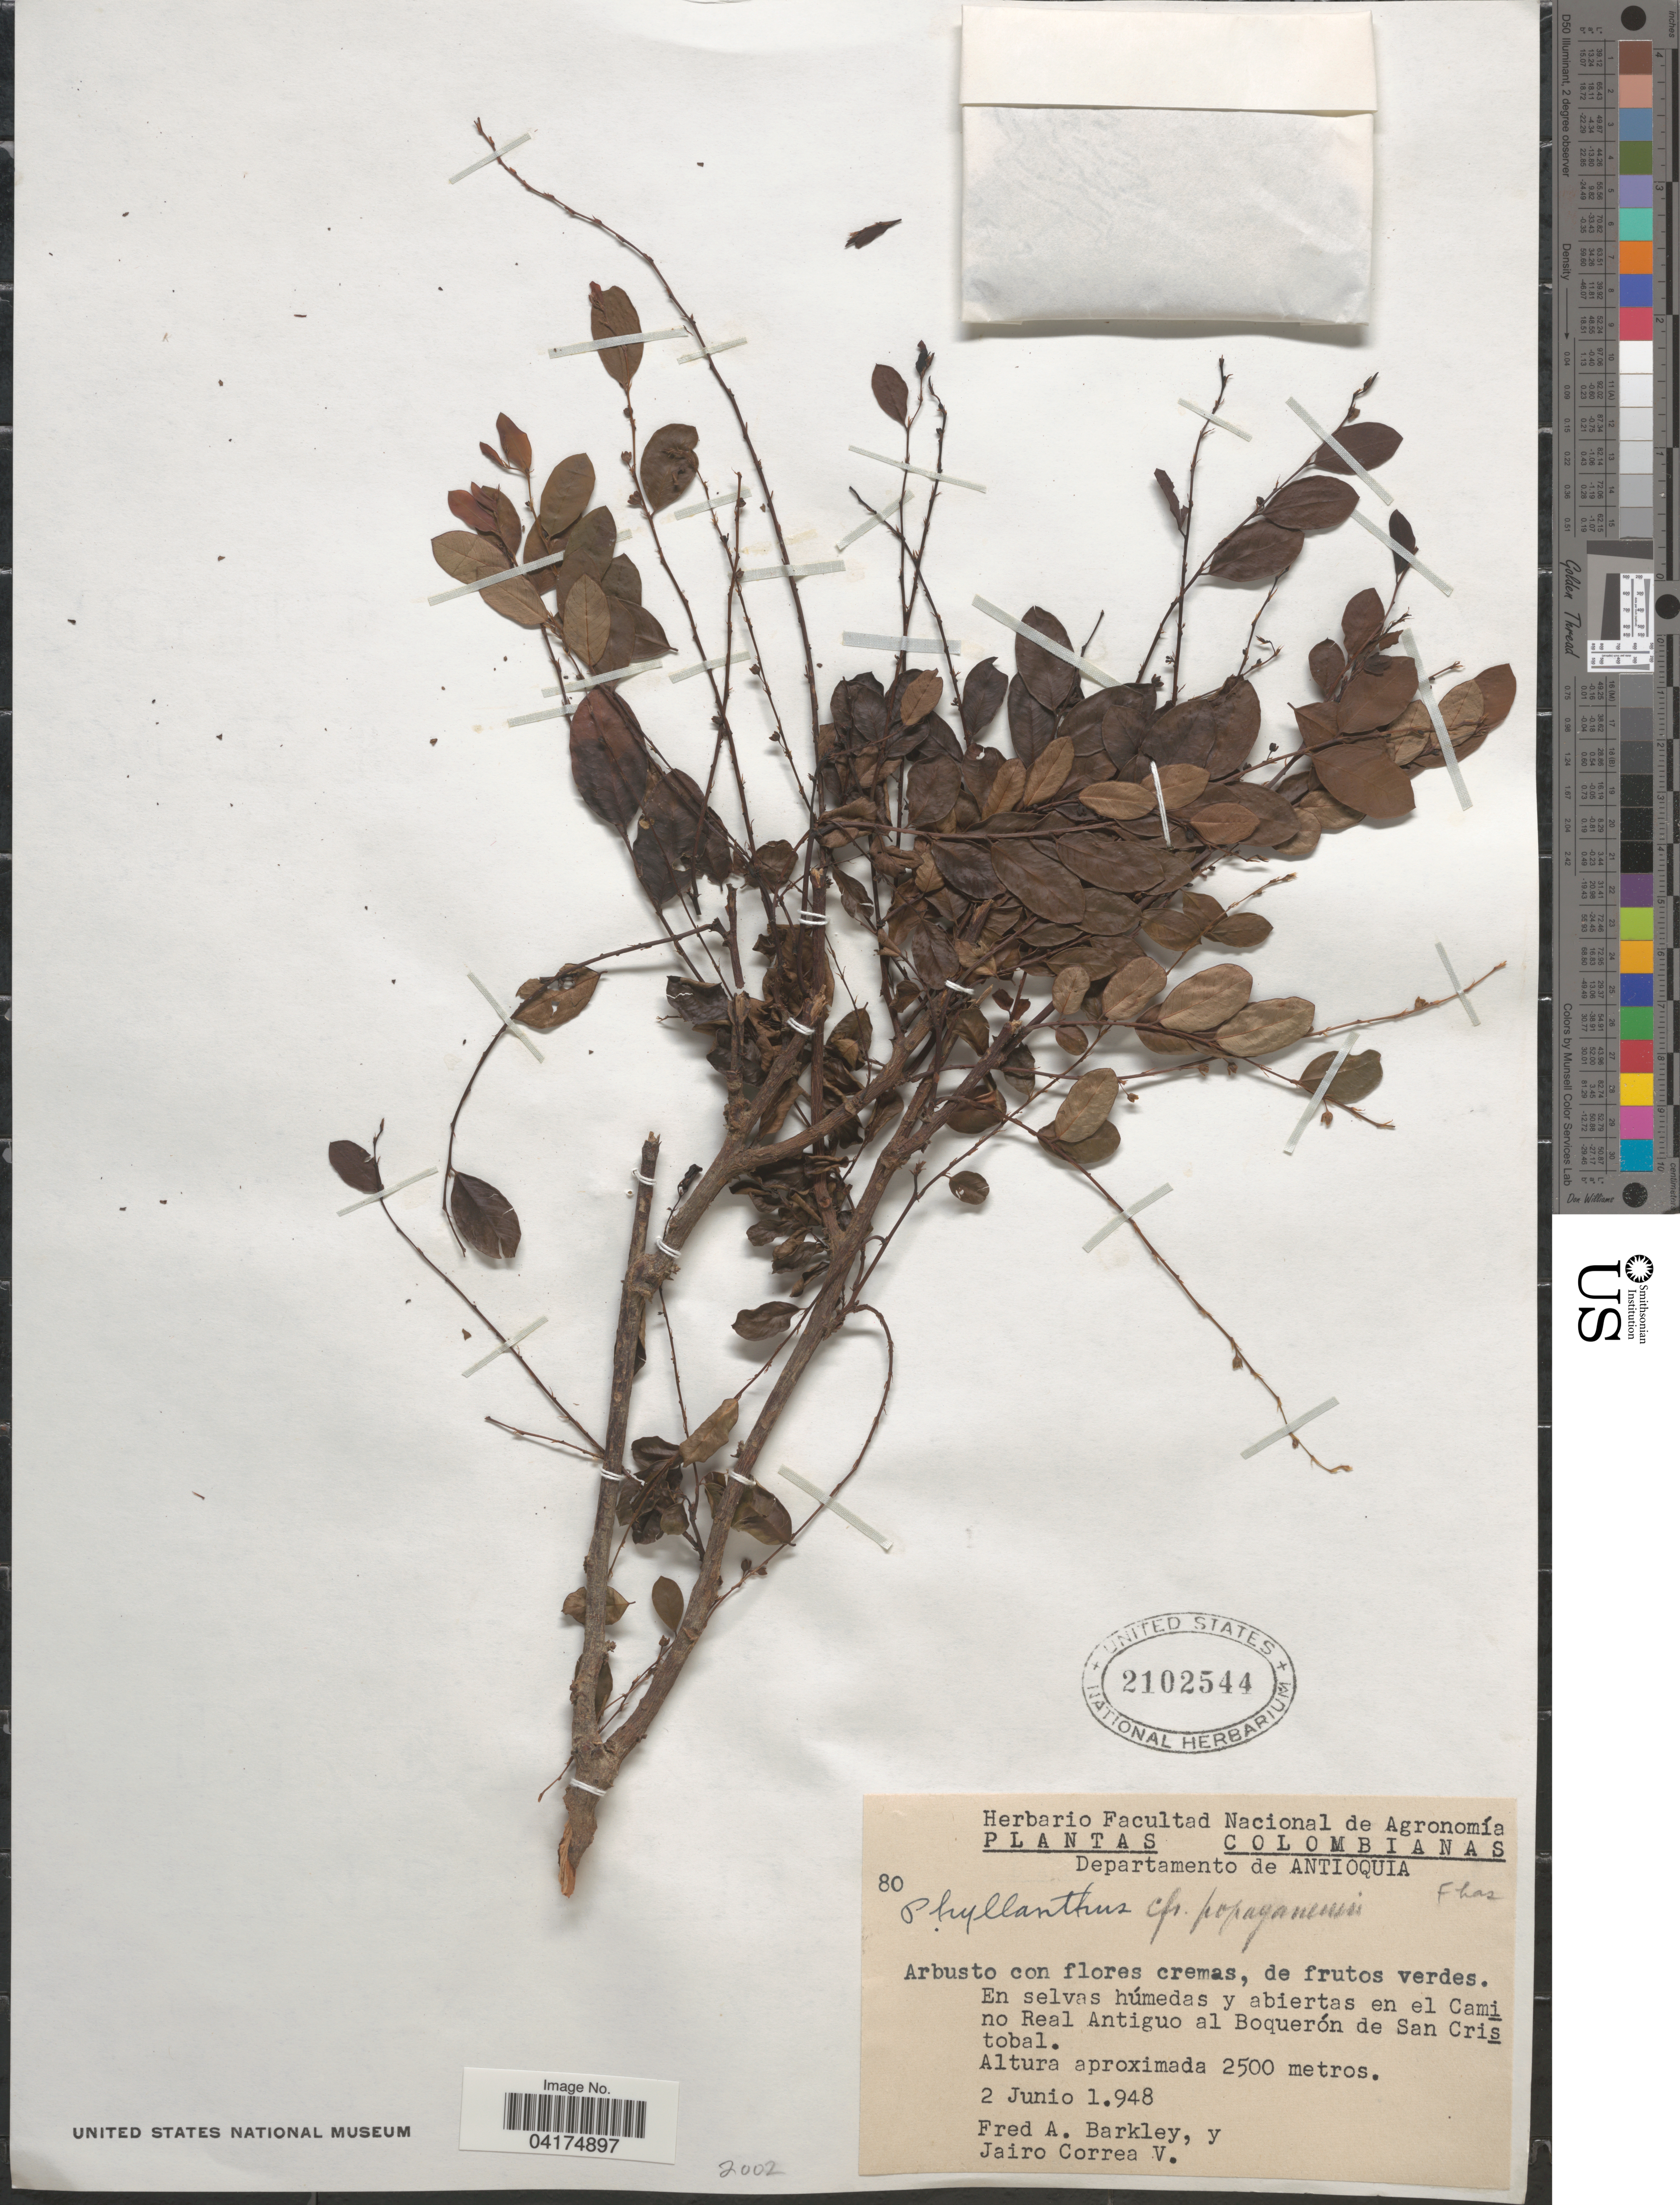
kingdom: Plantae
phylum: Tracheophyta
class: Magnoliopsida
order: Malpighiales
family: Phyllanthaceae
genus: Phyllanthus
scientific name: Phyllanthus popayanensis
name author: Pax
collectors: F. A. Barkley & J. Correa V.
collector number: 80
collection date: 1948-06-02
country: Colombia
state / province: Antioquia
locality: Departamento de Antioquia. En selvas húmedas y abiertas en el Camino Real Antiguo al Boquerón de San Cristobal.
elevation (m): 2500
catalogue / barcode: US 2102544